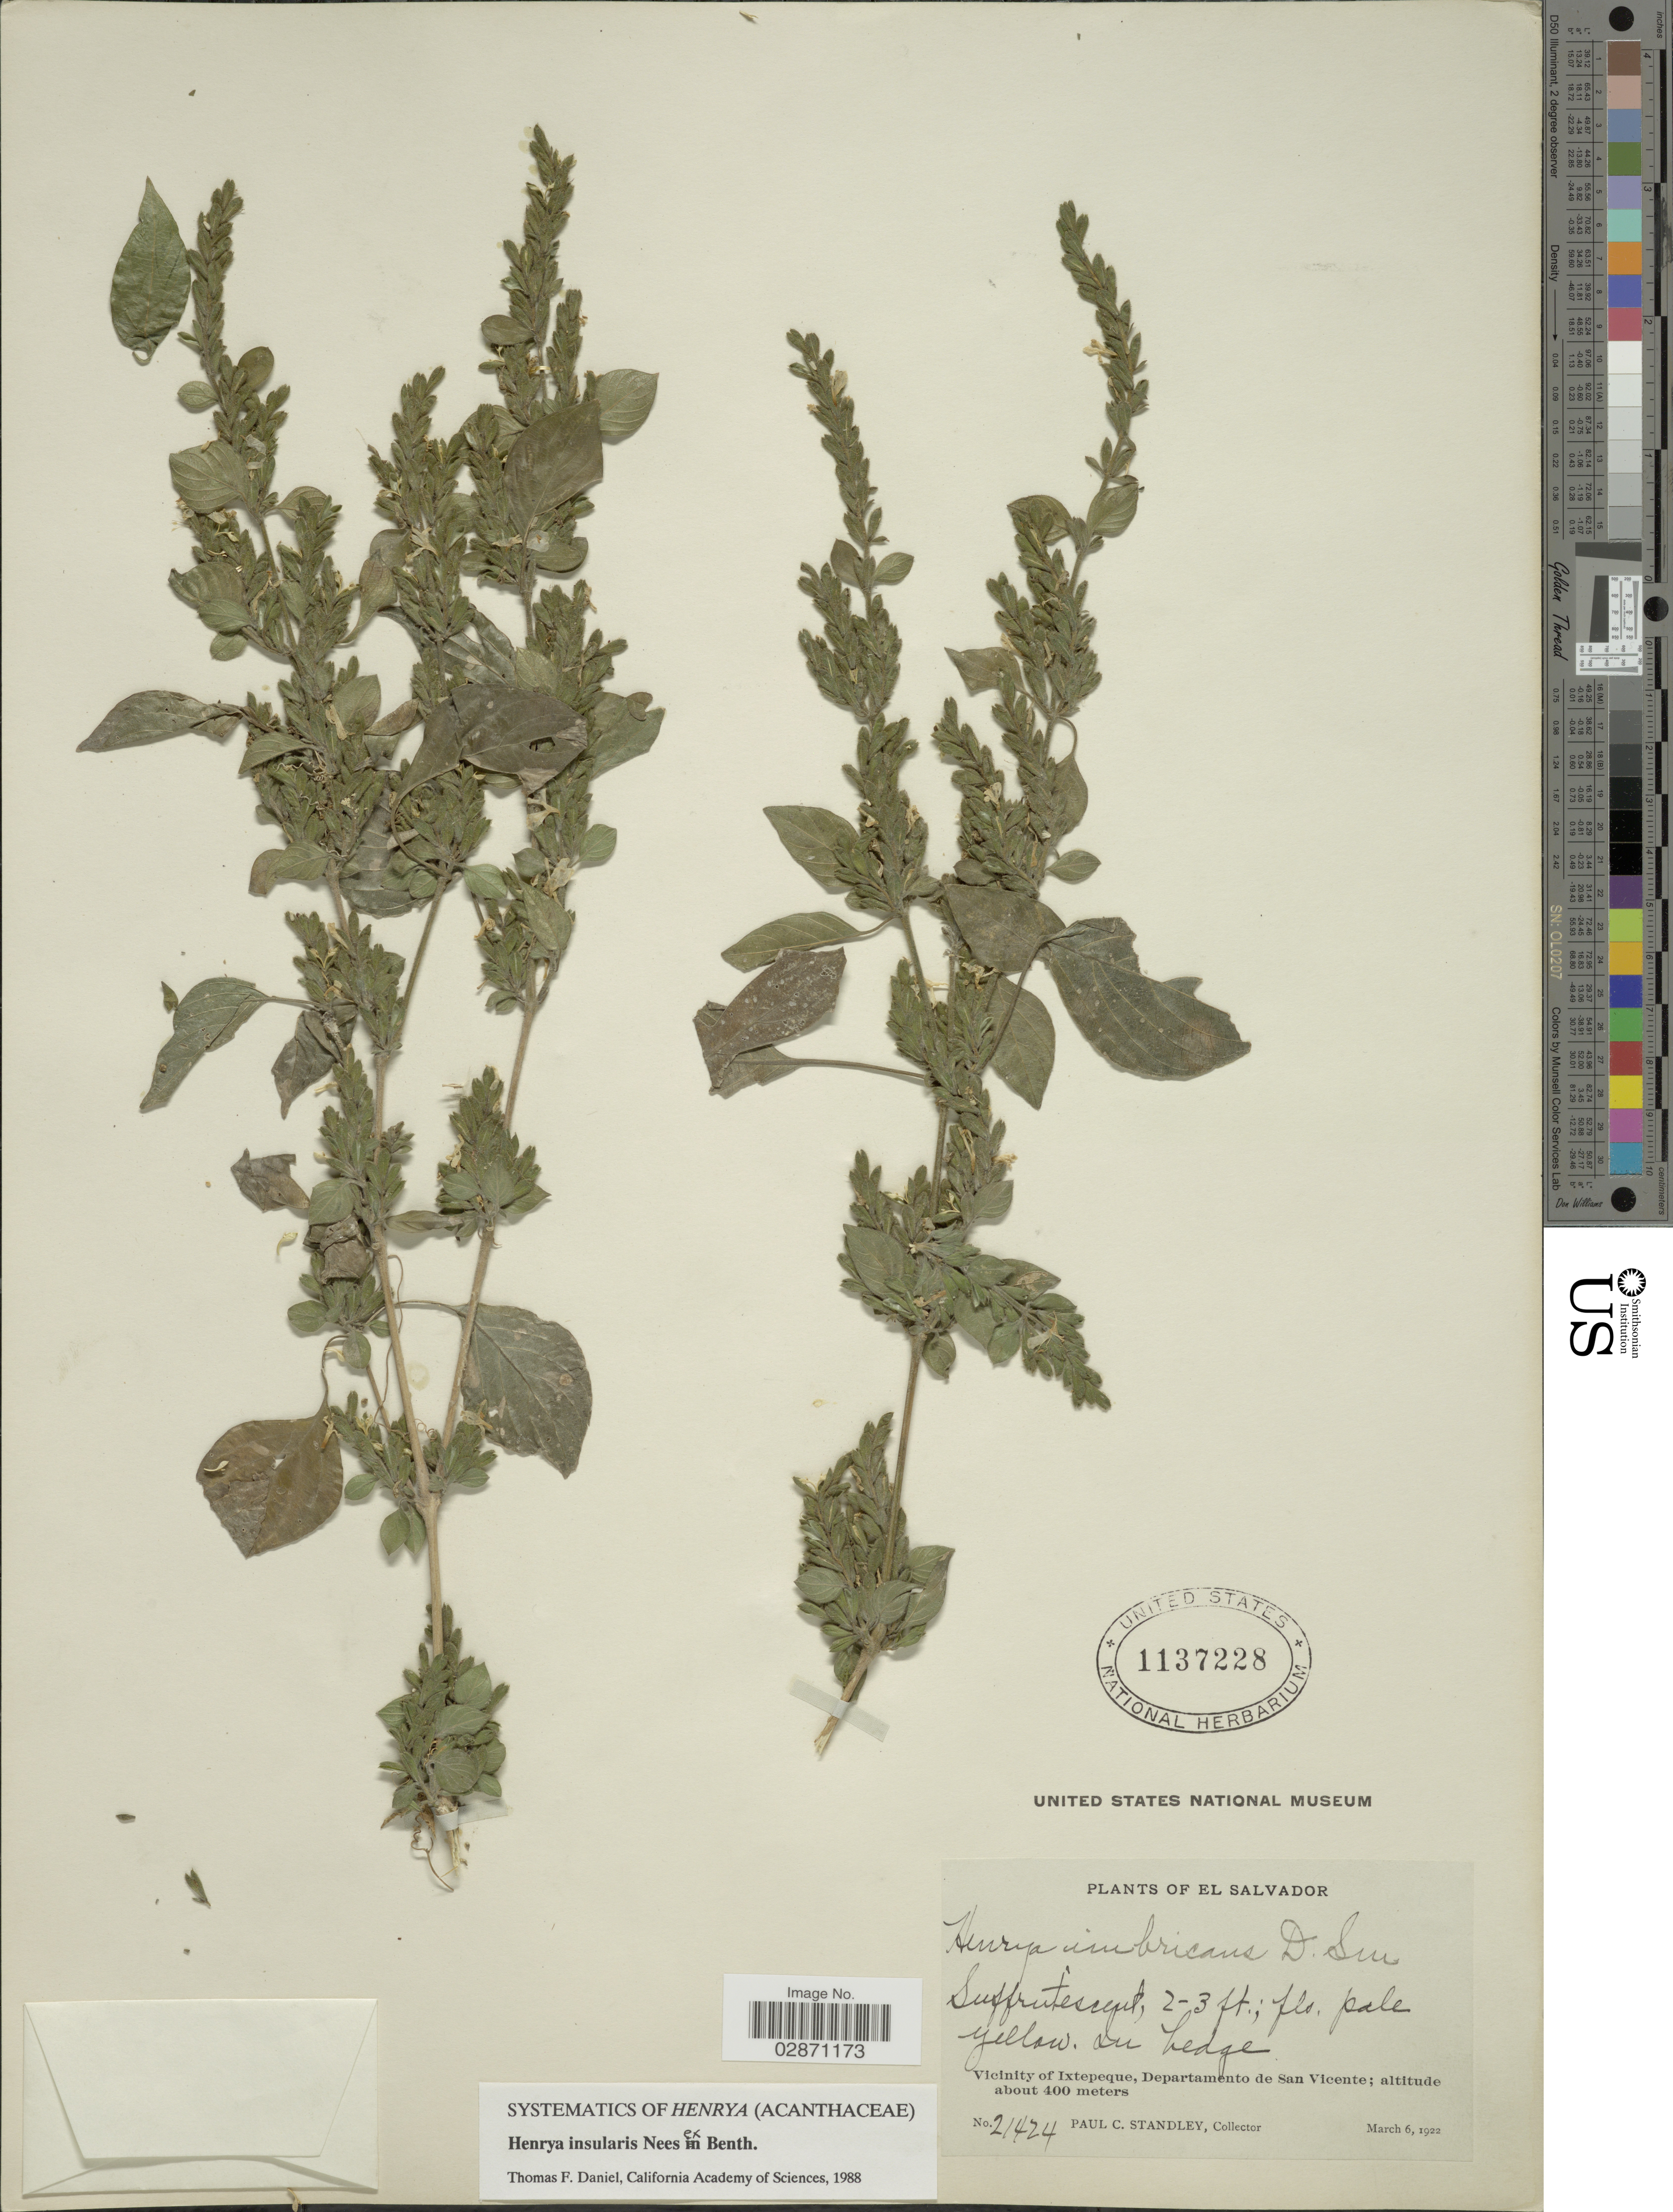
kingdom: Plantae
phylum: Tracheophyta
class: Magnoliopsida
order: Lamiales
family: Acanthaceae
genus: Henrya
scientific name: Henrya insularis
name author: Nees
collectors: P. C. Standley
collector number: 21424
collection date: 1922-03-06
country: El Salvador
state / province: San Vincente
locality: Vicinity of Ixtepeque, Departamento de San Vicente.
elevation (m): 400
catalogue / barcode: US 1137228